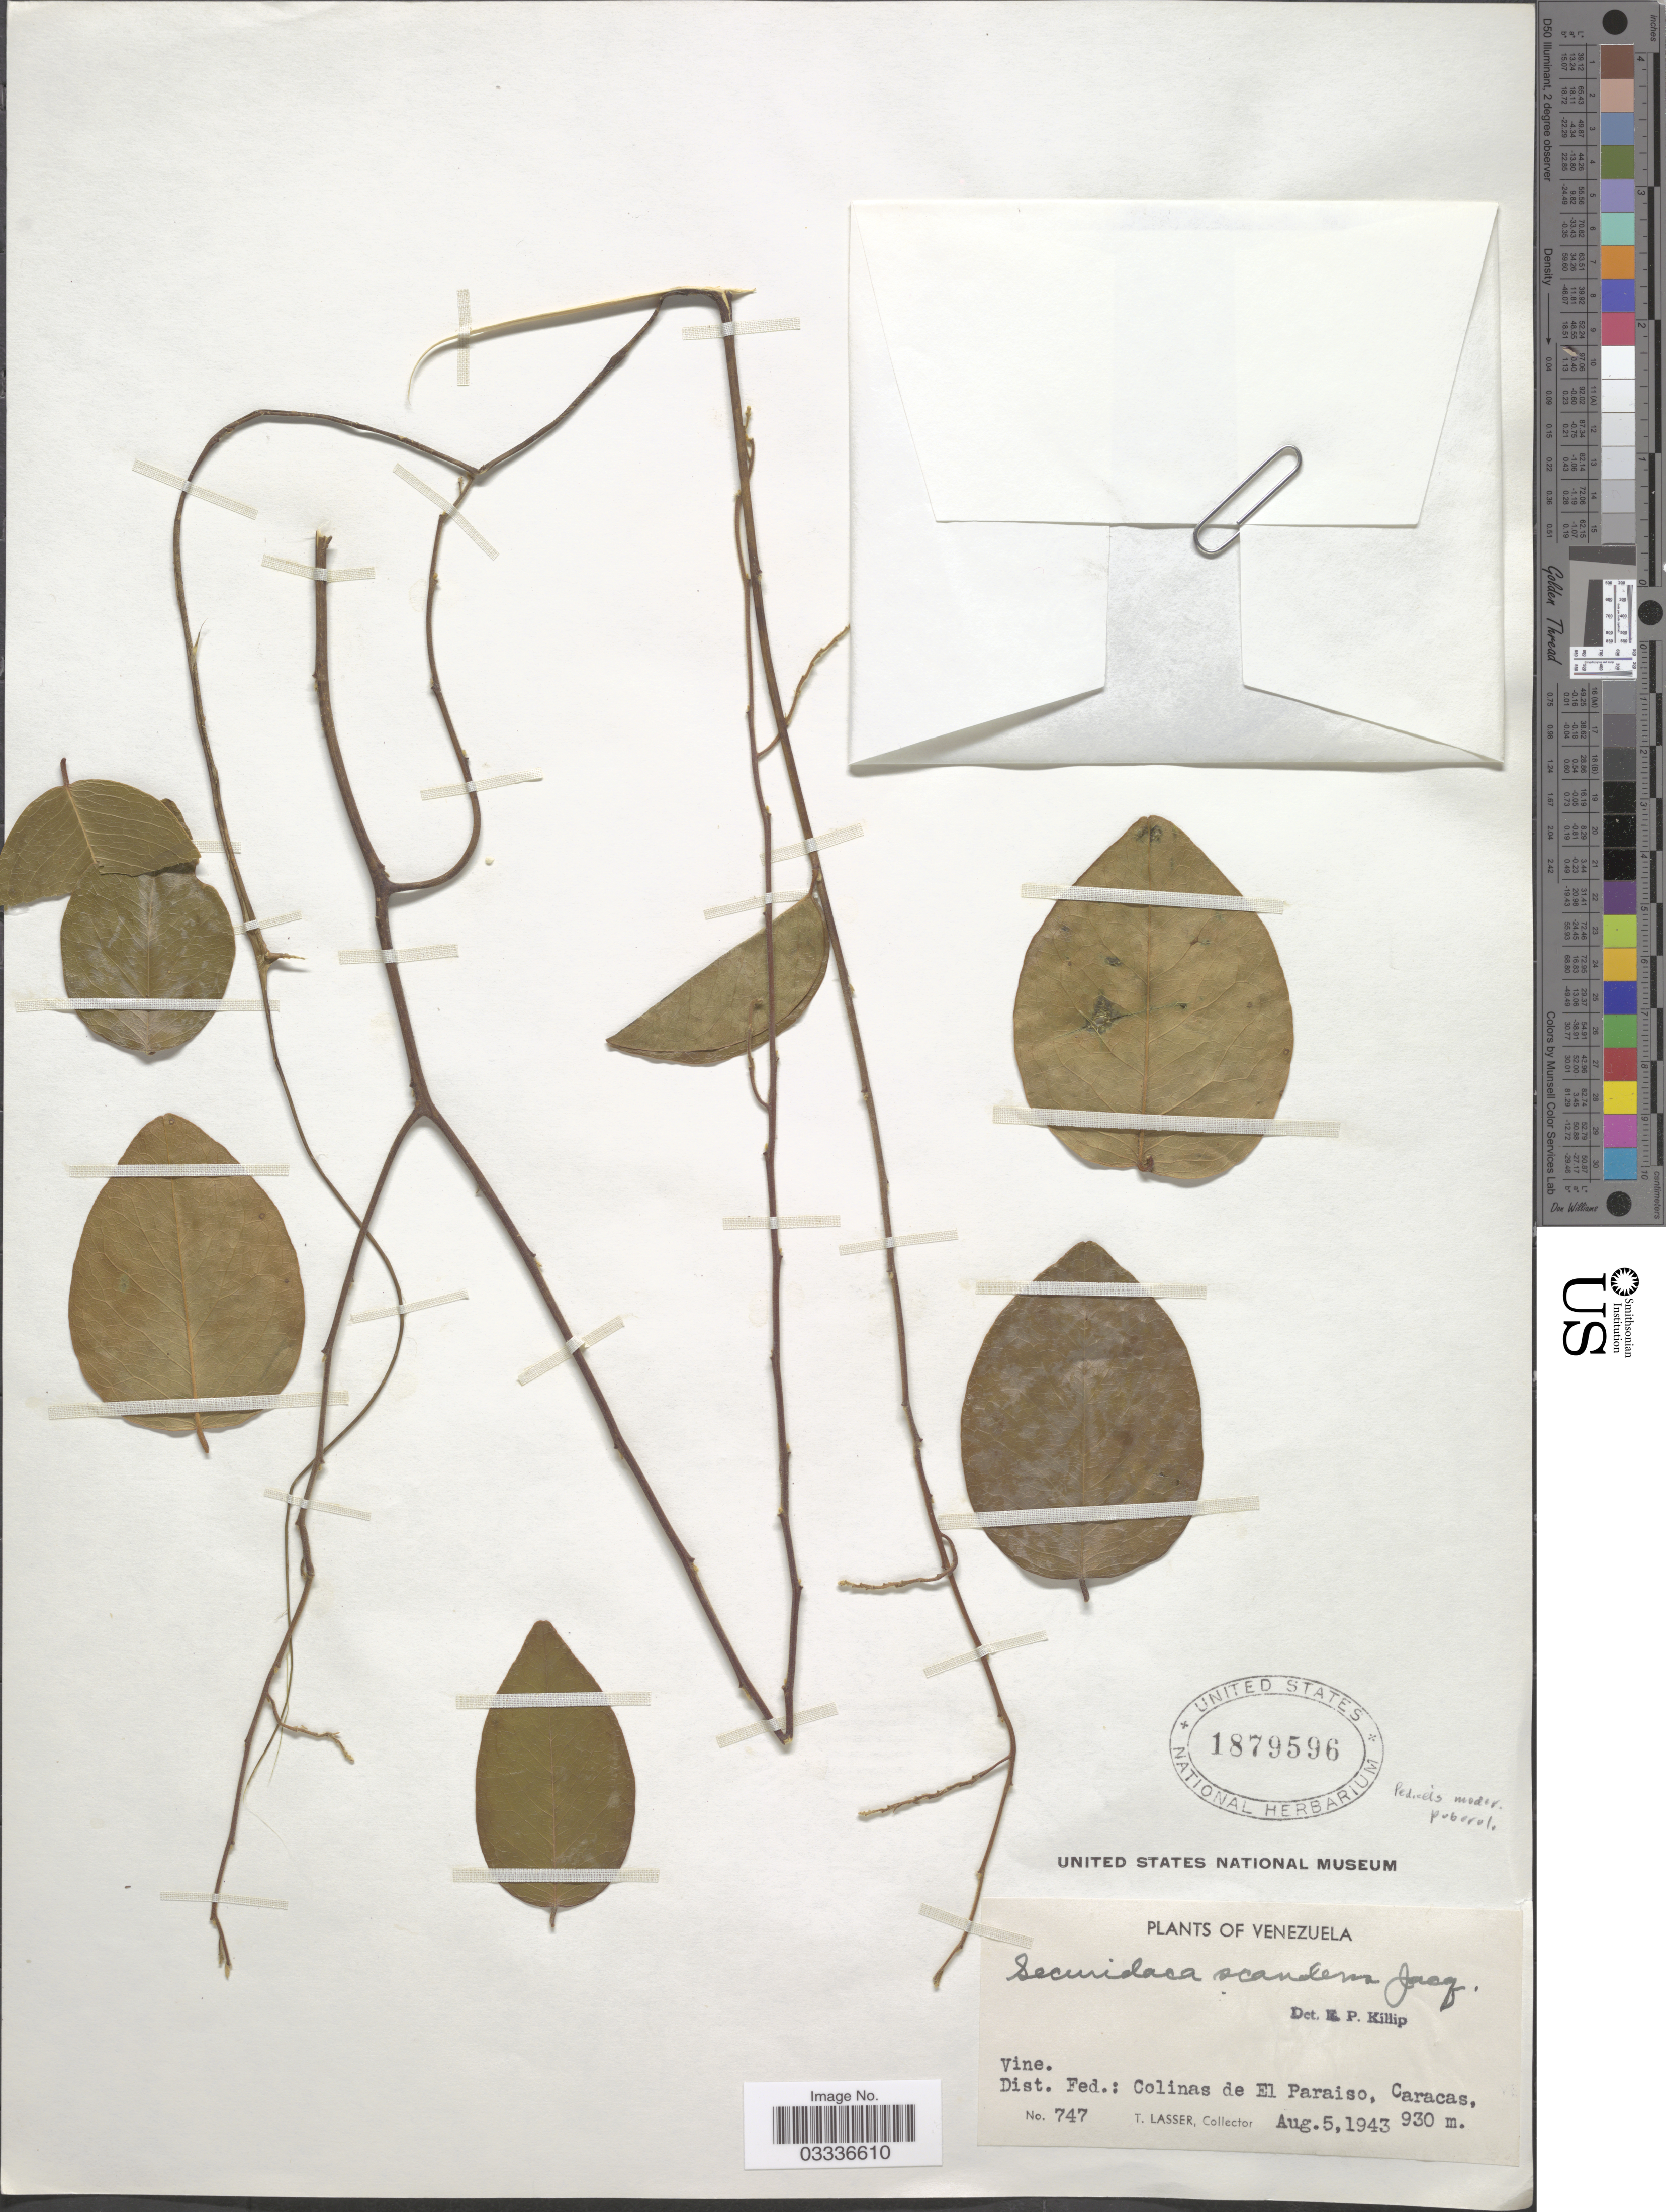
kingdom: Plantae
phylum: Tracheophyta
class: Magnoliopsida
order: Fabales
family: Polygalaceae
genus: Securidaca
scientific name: Securidaca scandens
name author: Jacq.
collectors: T. Lasser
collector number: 747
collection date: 1943-08-05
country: Venezuela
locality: Dist. Fed.: Colinas de El Paraiso, Caracas.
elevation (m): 930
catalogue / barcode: US 1879596